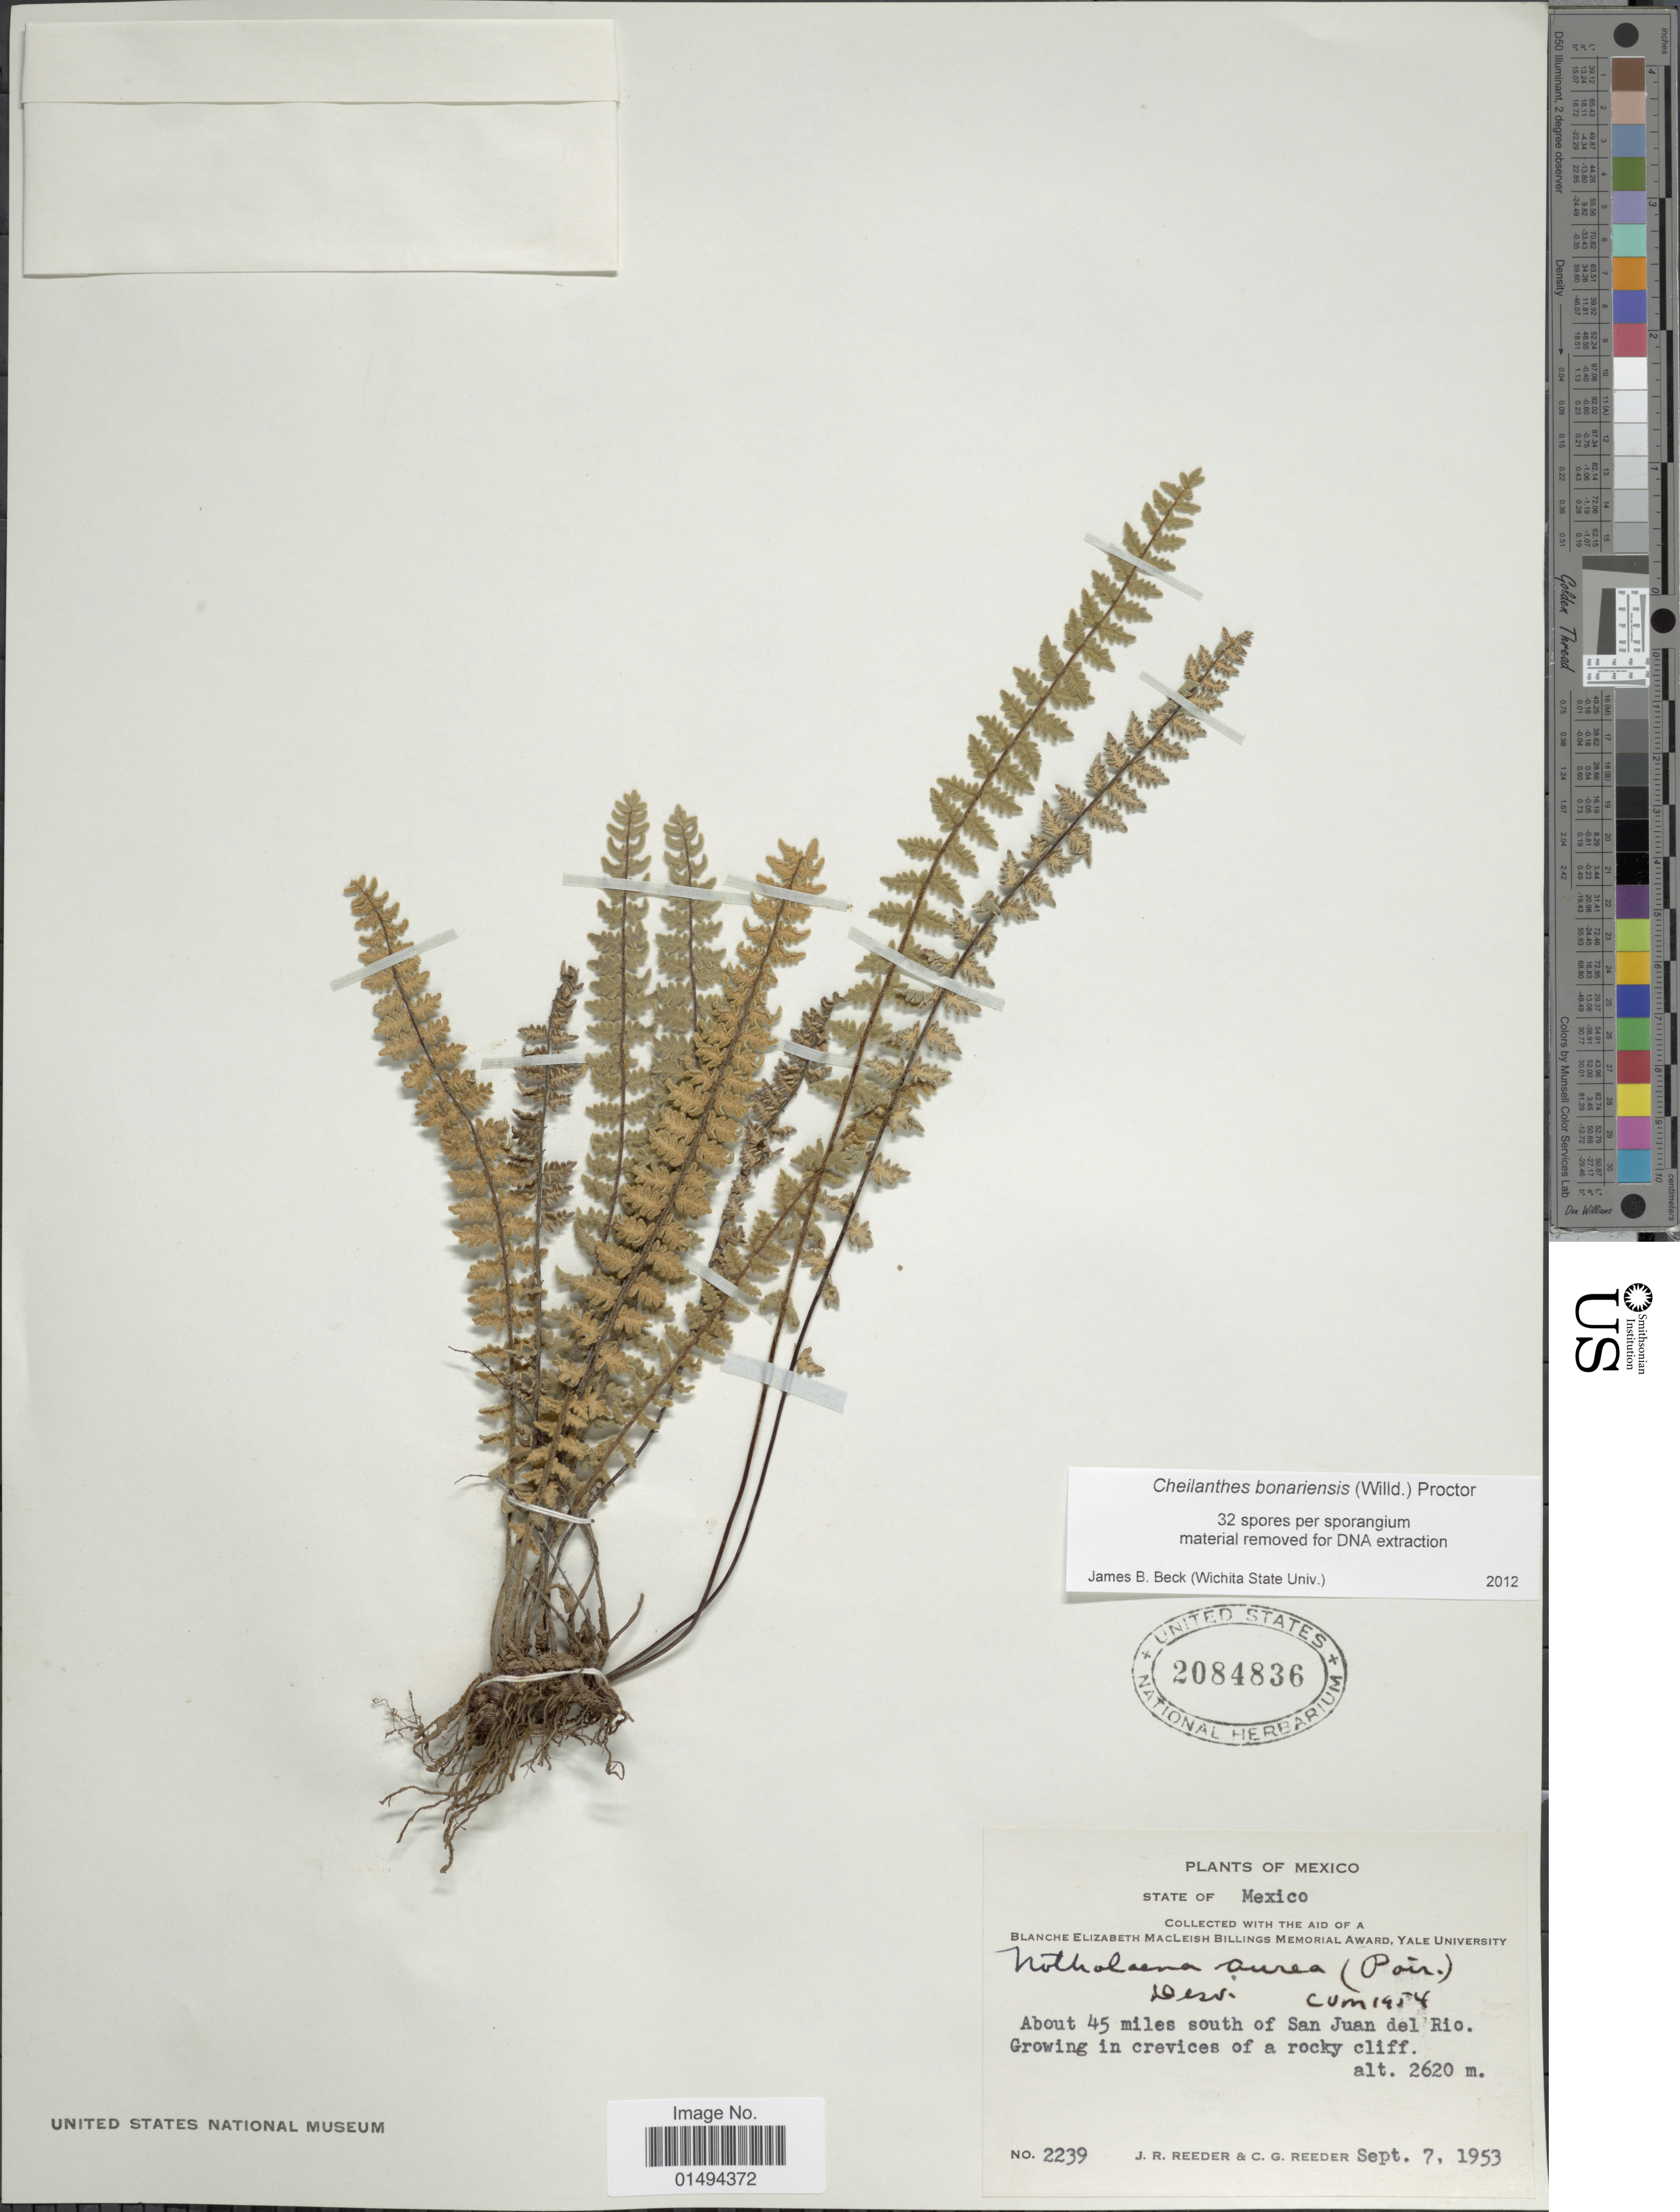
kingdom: Plantae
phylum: Tracheophyta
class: Polypodiopsida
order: Polypodiales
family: Pteridaceae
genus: Myriopteris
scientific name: Myriopteris aurea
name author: (Poir.) Grusz & Windham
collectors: J. R. Reeder & C. G. Reeder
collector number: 2239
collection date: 1953-09-07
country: Mexico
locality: About 45 miles south of San Juan del Rio. Growing in crevices of a rocky cliff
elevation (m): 2620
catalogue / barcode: US 2084836